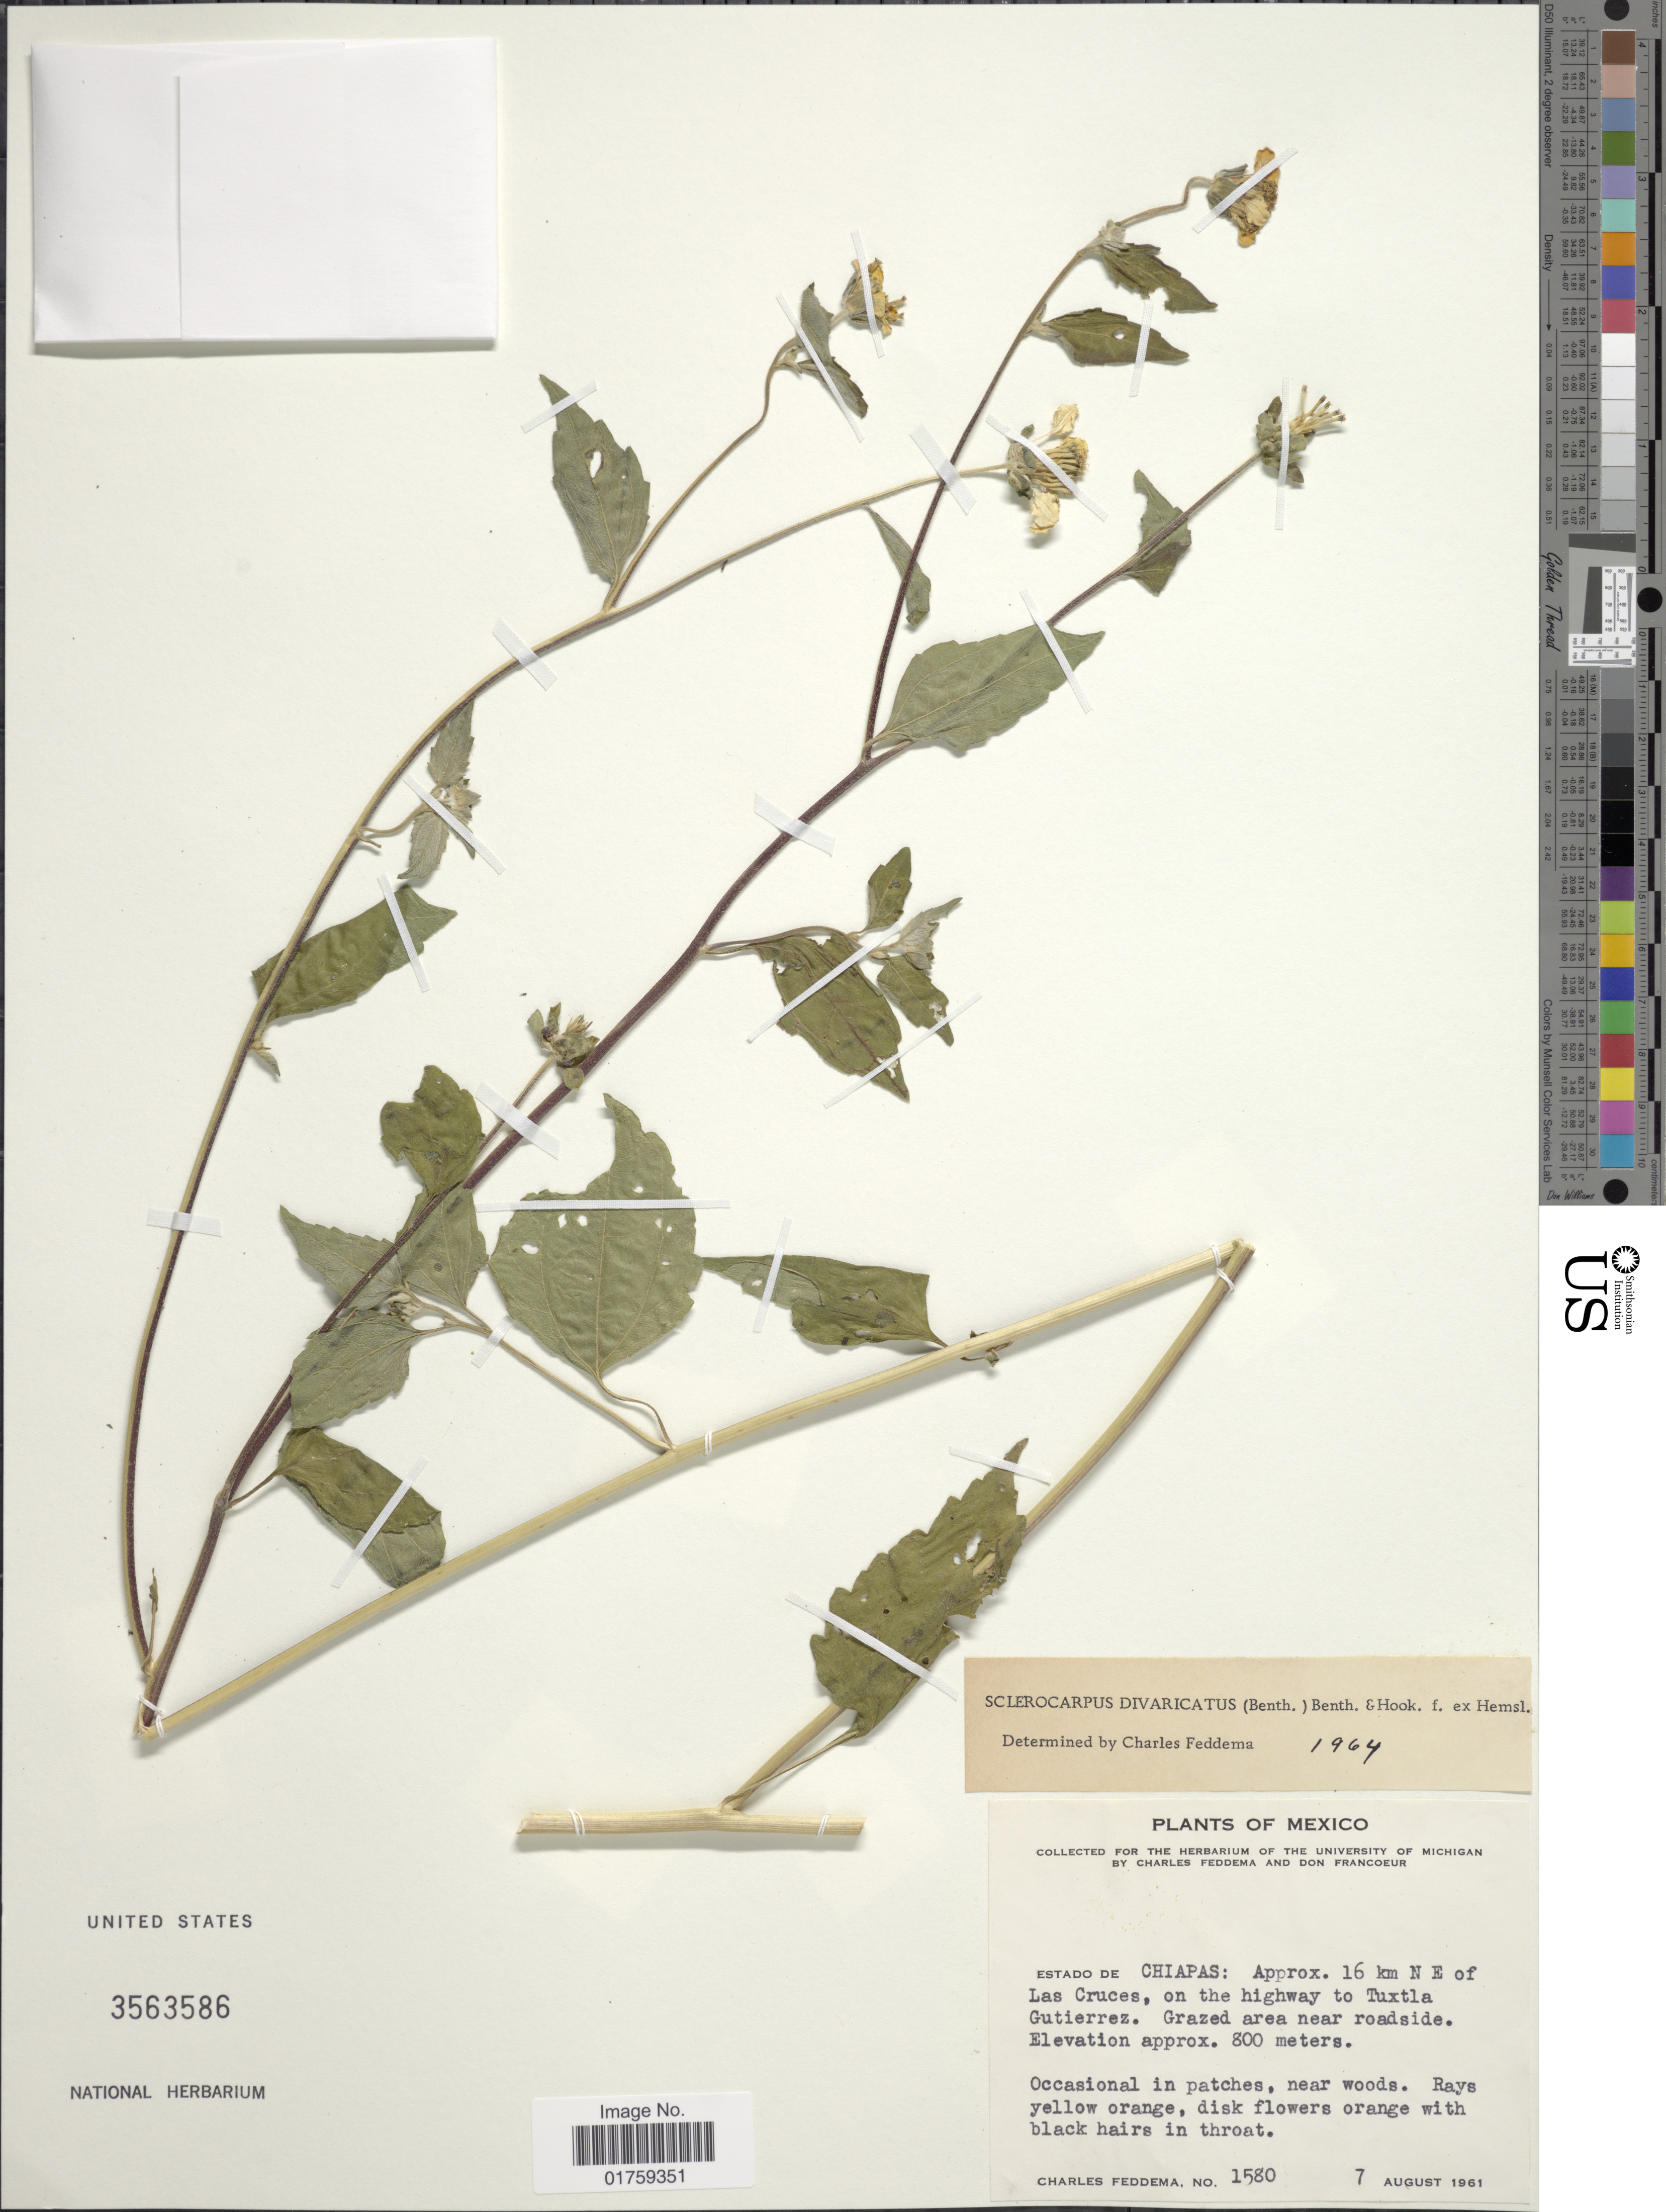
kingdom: Plantae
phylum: Tracheophyta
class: Magnoliopsida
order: Asterales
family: Asteraceae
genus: Sclerocarpus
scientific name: Sclerocarpus divaricatus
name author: (Benth.) Benth. & Hook. f. ex Hemsl.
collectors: C. Feddema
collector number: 1580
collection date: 1961-08-07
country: Mexico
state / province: Chiapas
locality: Estado de Chiapas: Approx. 16 km N E of Las Cruces, on the highway to Tuxtla Gutierrez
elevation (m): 800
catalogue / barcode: US 3563586